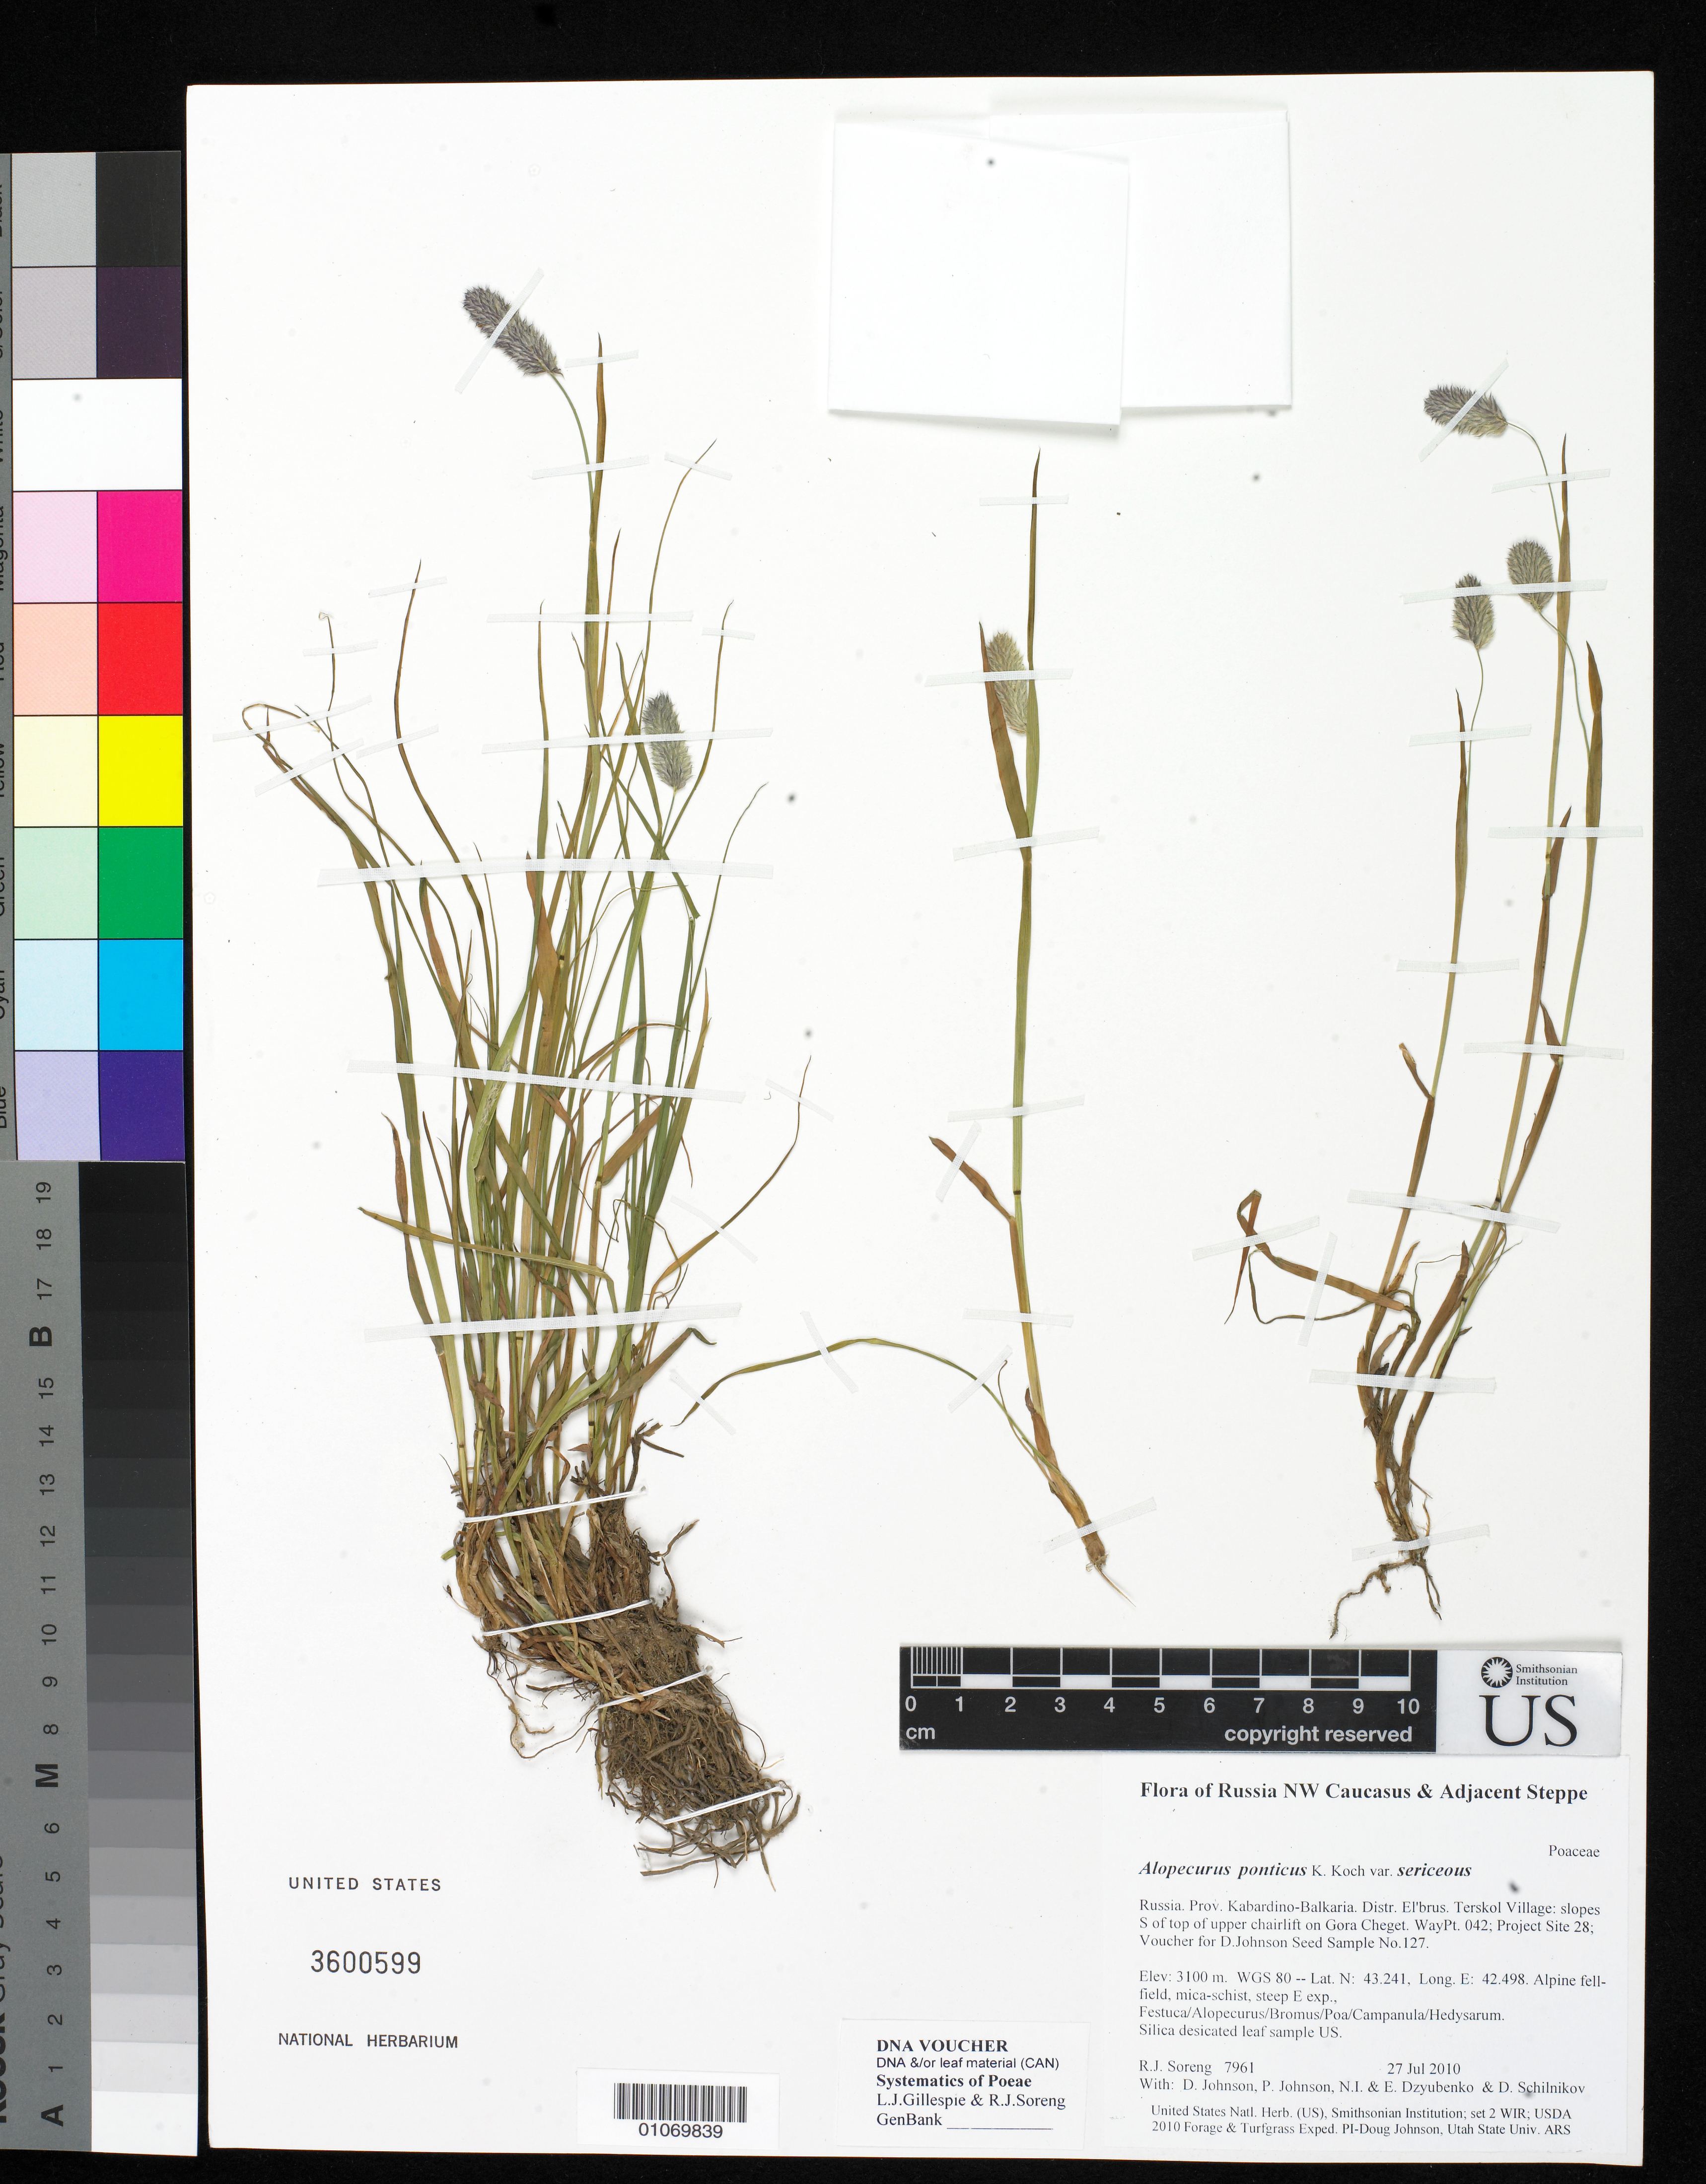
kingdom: Plantae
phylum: Tracheophyta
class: Liliopsida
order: Poales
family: Poaceae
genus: Alopecurus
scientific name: Alopecurus ponticus var. sericeous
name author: K. Koch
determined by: Soreng, Robert J., Research Associate (BOT), Smithsonian Institution - National Museum of Natural History (UNITED STATES)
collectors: R. J. Soreng, D. Johnson, P. Johnson, N. Dzyubenko, E. Dzyubenko & D. Schilnikov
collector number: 7961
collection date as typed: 27 Jul 2010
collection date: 2010-07-27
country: Russian Federation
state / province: Kabardino-Balkar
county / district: El'brus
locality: Terskol Village: slopes S of top of upper chairlift on Gora Cheget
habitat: Alpine fell-field, mica-schist, steep E exp., Festuca/Alopecurus/Bromus/Poa/Campanula/Hedysarum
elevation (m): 3100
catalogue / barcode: US 3600599